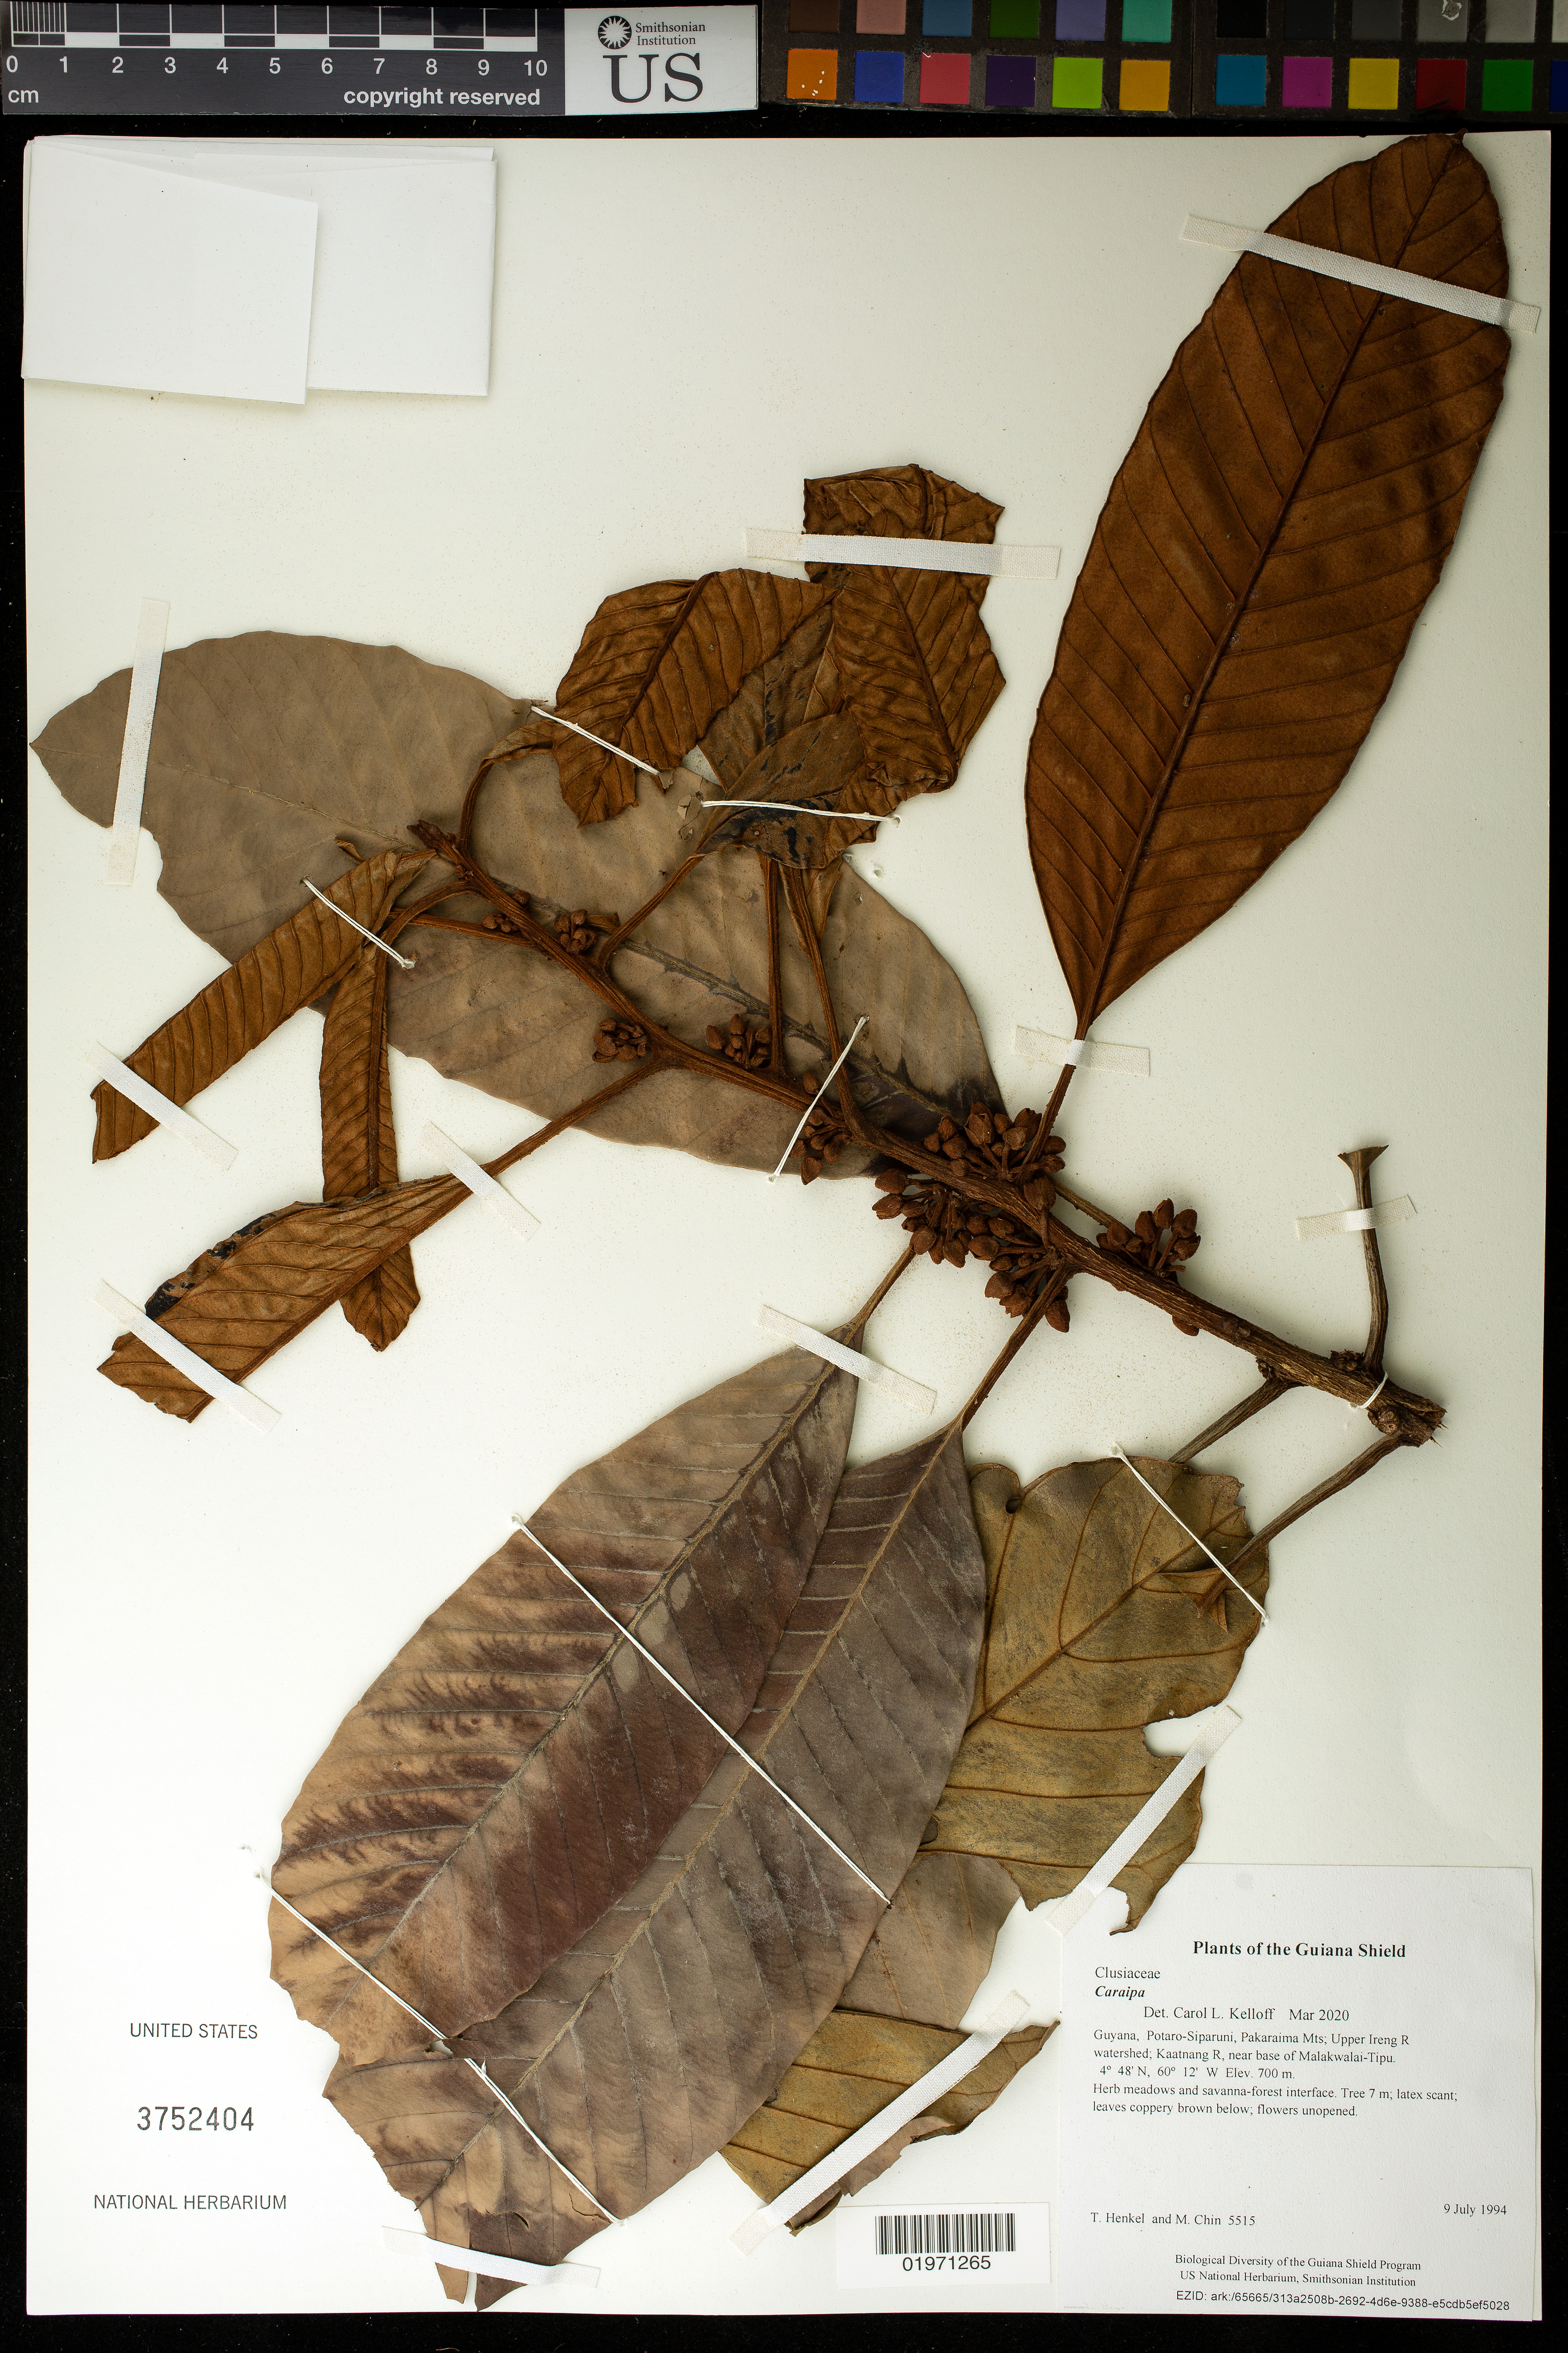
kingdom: Plantae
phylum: Tracheophyta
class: Magnoliopsida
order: Malpighiales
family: Calophyllaceae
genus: Caraipa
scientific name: Caraipa sp.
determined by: Kelloff, Carol L.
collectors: T. Henkel & M. Chin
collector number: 5515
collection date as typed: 9 July 1994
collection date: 1994-07-09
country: Guyana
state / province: Potaro-Siparuni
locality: Pakaraima Mts; Upper Ireng R watershed; Kaatnang R, near base of Malakwalai-Tipu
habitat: Herb meadows and savanna-forest interface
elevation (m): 700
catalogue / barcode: US 3752404